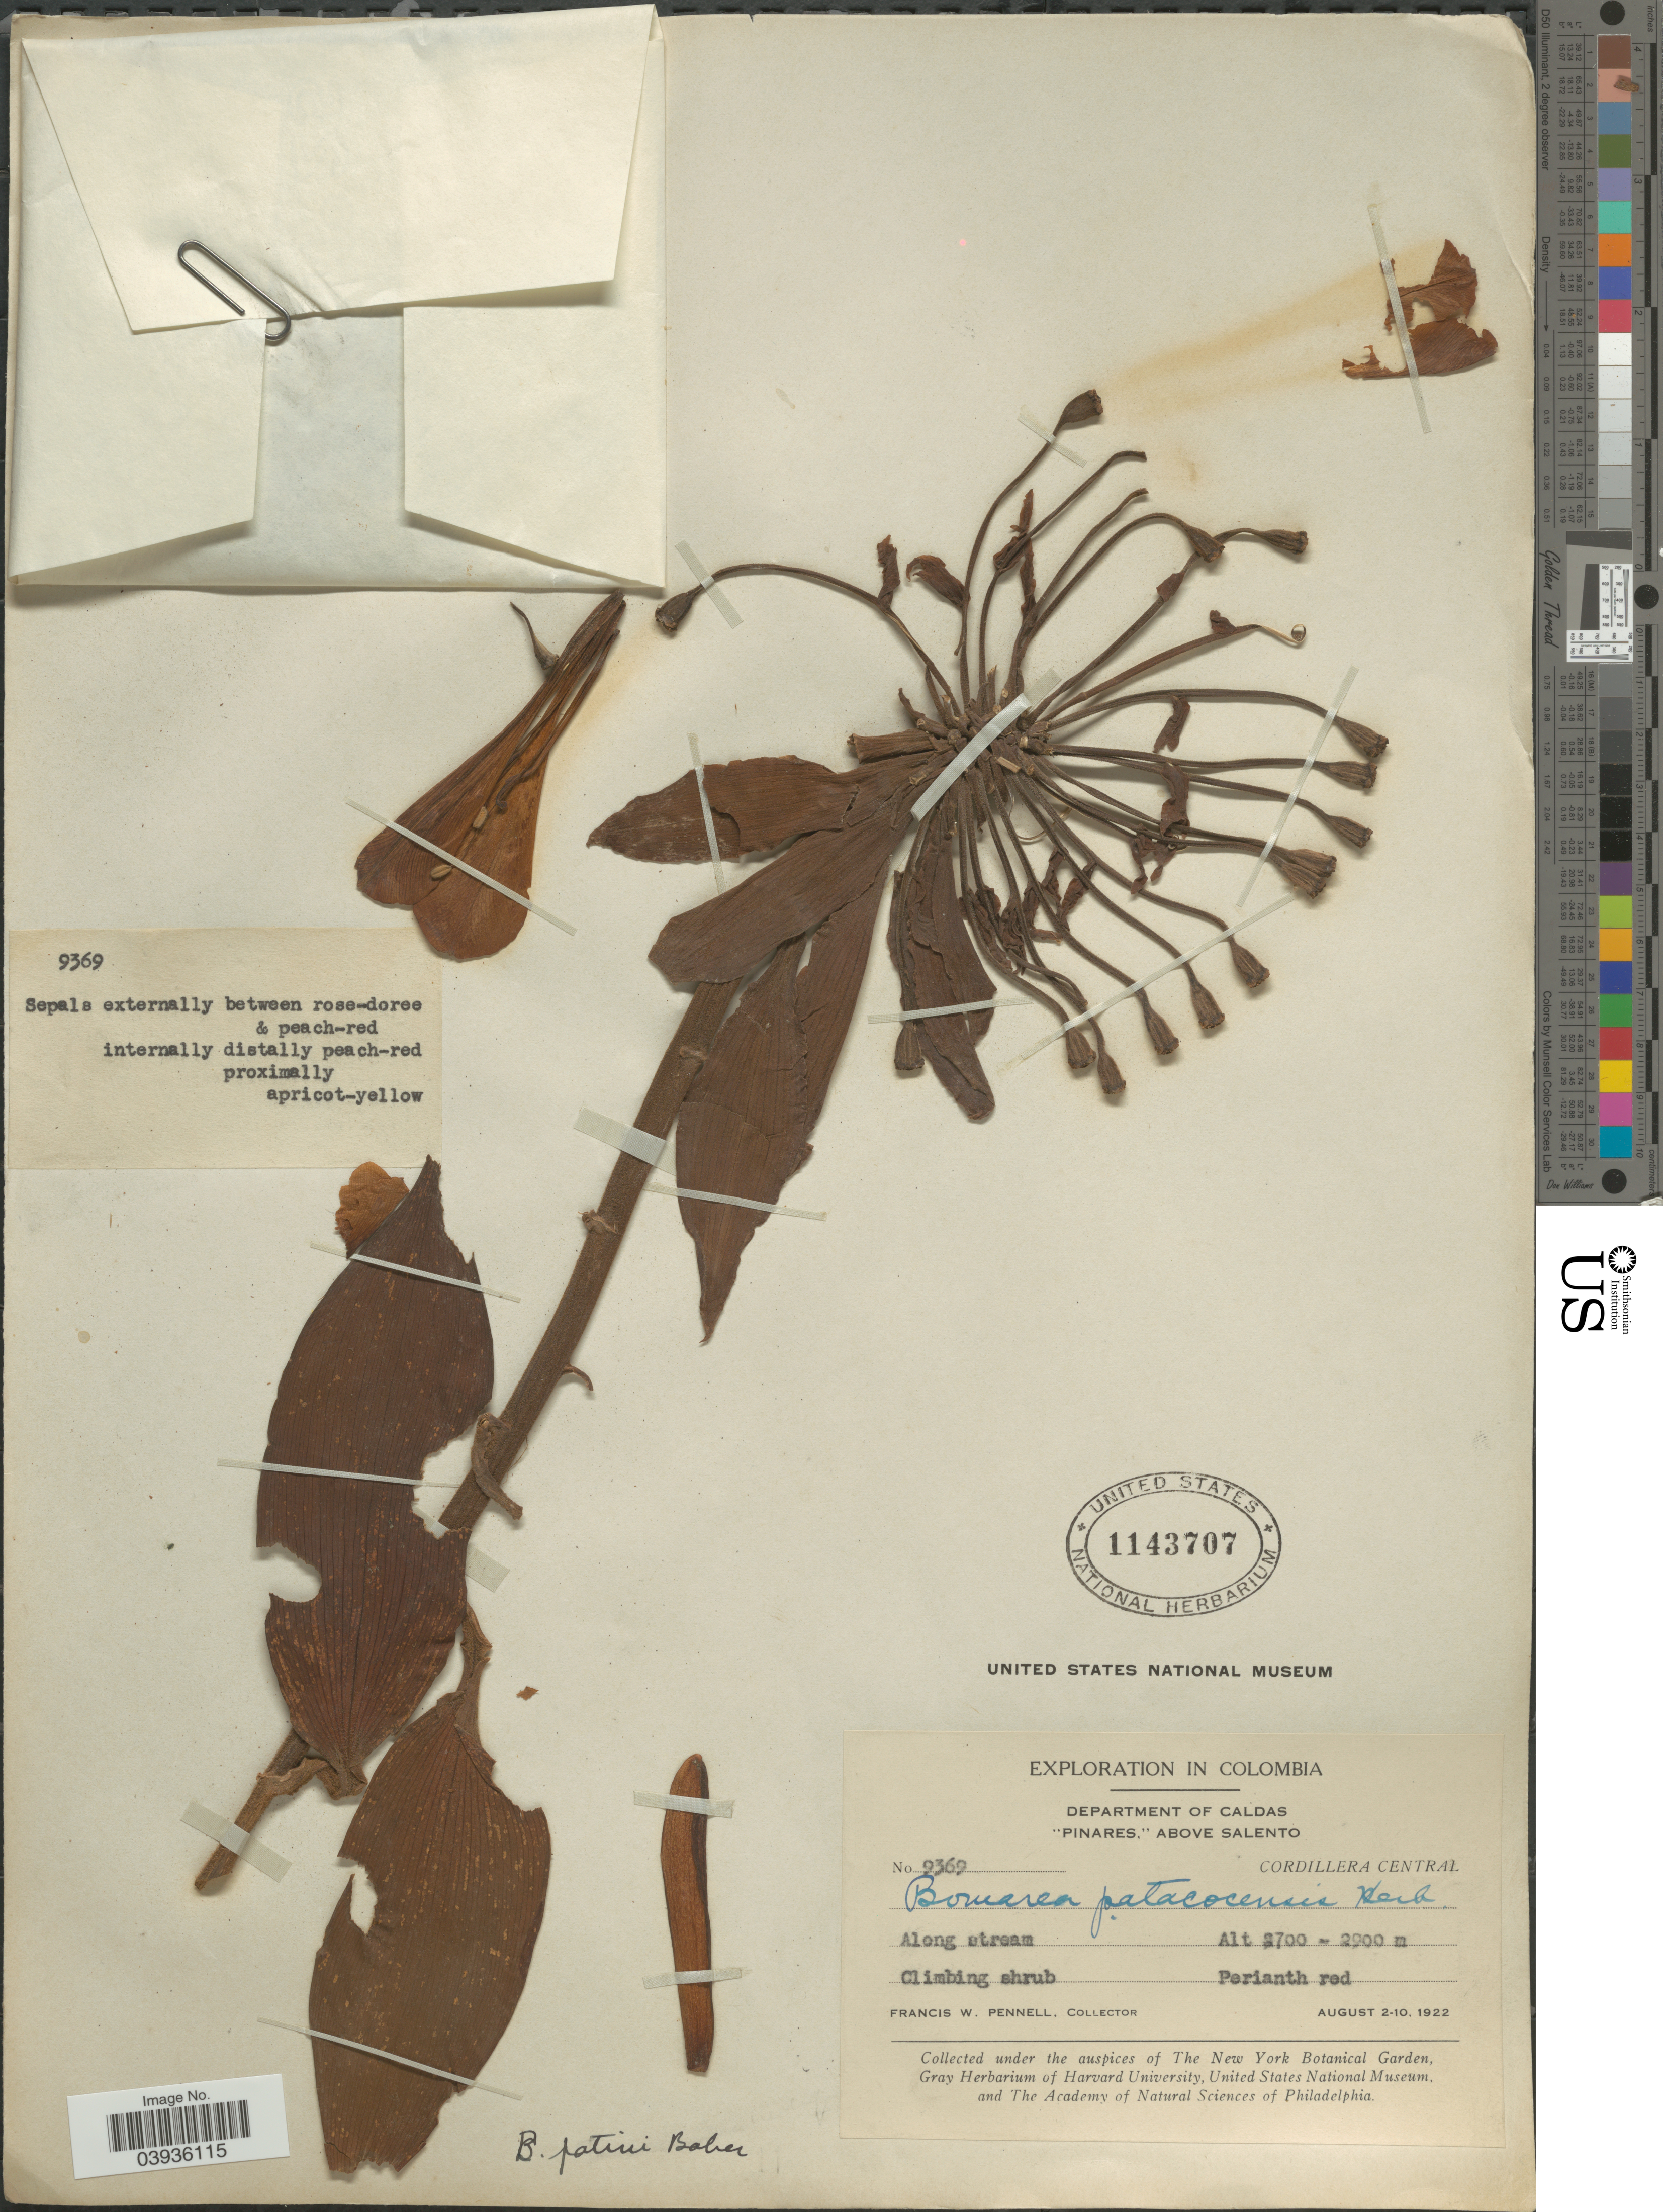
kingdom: Plantae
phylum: Tracheophyta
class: Liliopsida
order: Liliales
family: Alstroemeriaceae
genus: Bomarea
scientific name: Bomarea patinii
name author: Baker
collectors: F. W. Pennell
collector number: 9369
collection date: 1922-08-02/1922-08-10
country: Colombia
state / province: Caldas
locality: Department of Caldas. "Pinares," above Salento. Cordillera Central.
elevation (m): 2700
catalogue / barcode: US 1143707